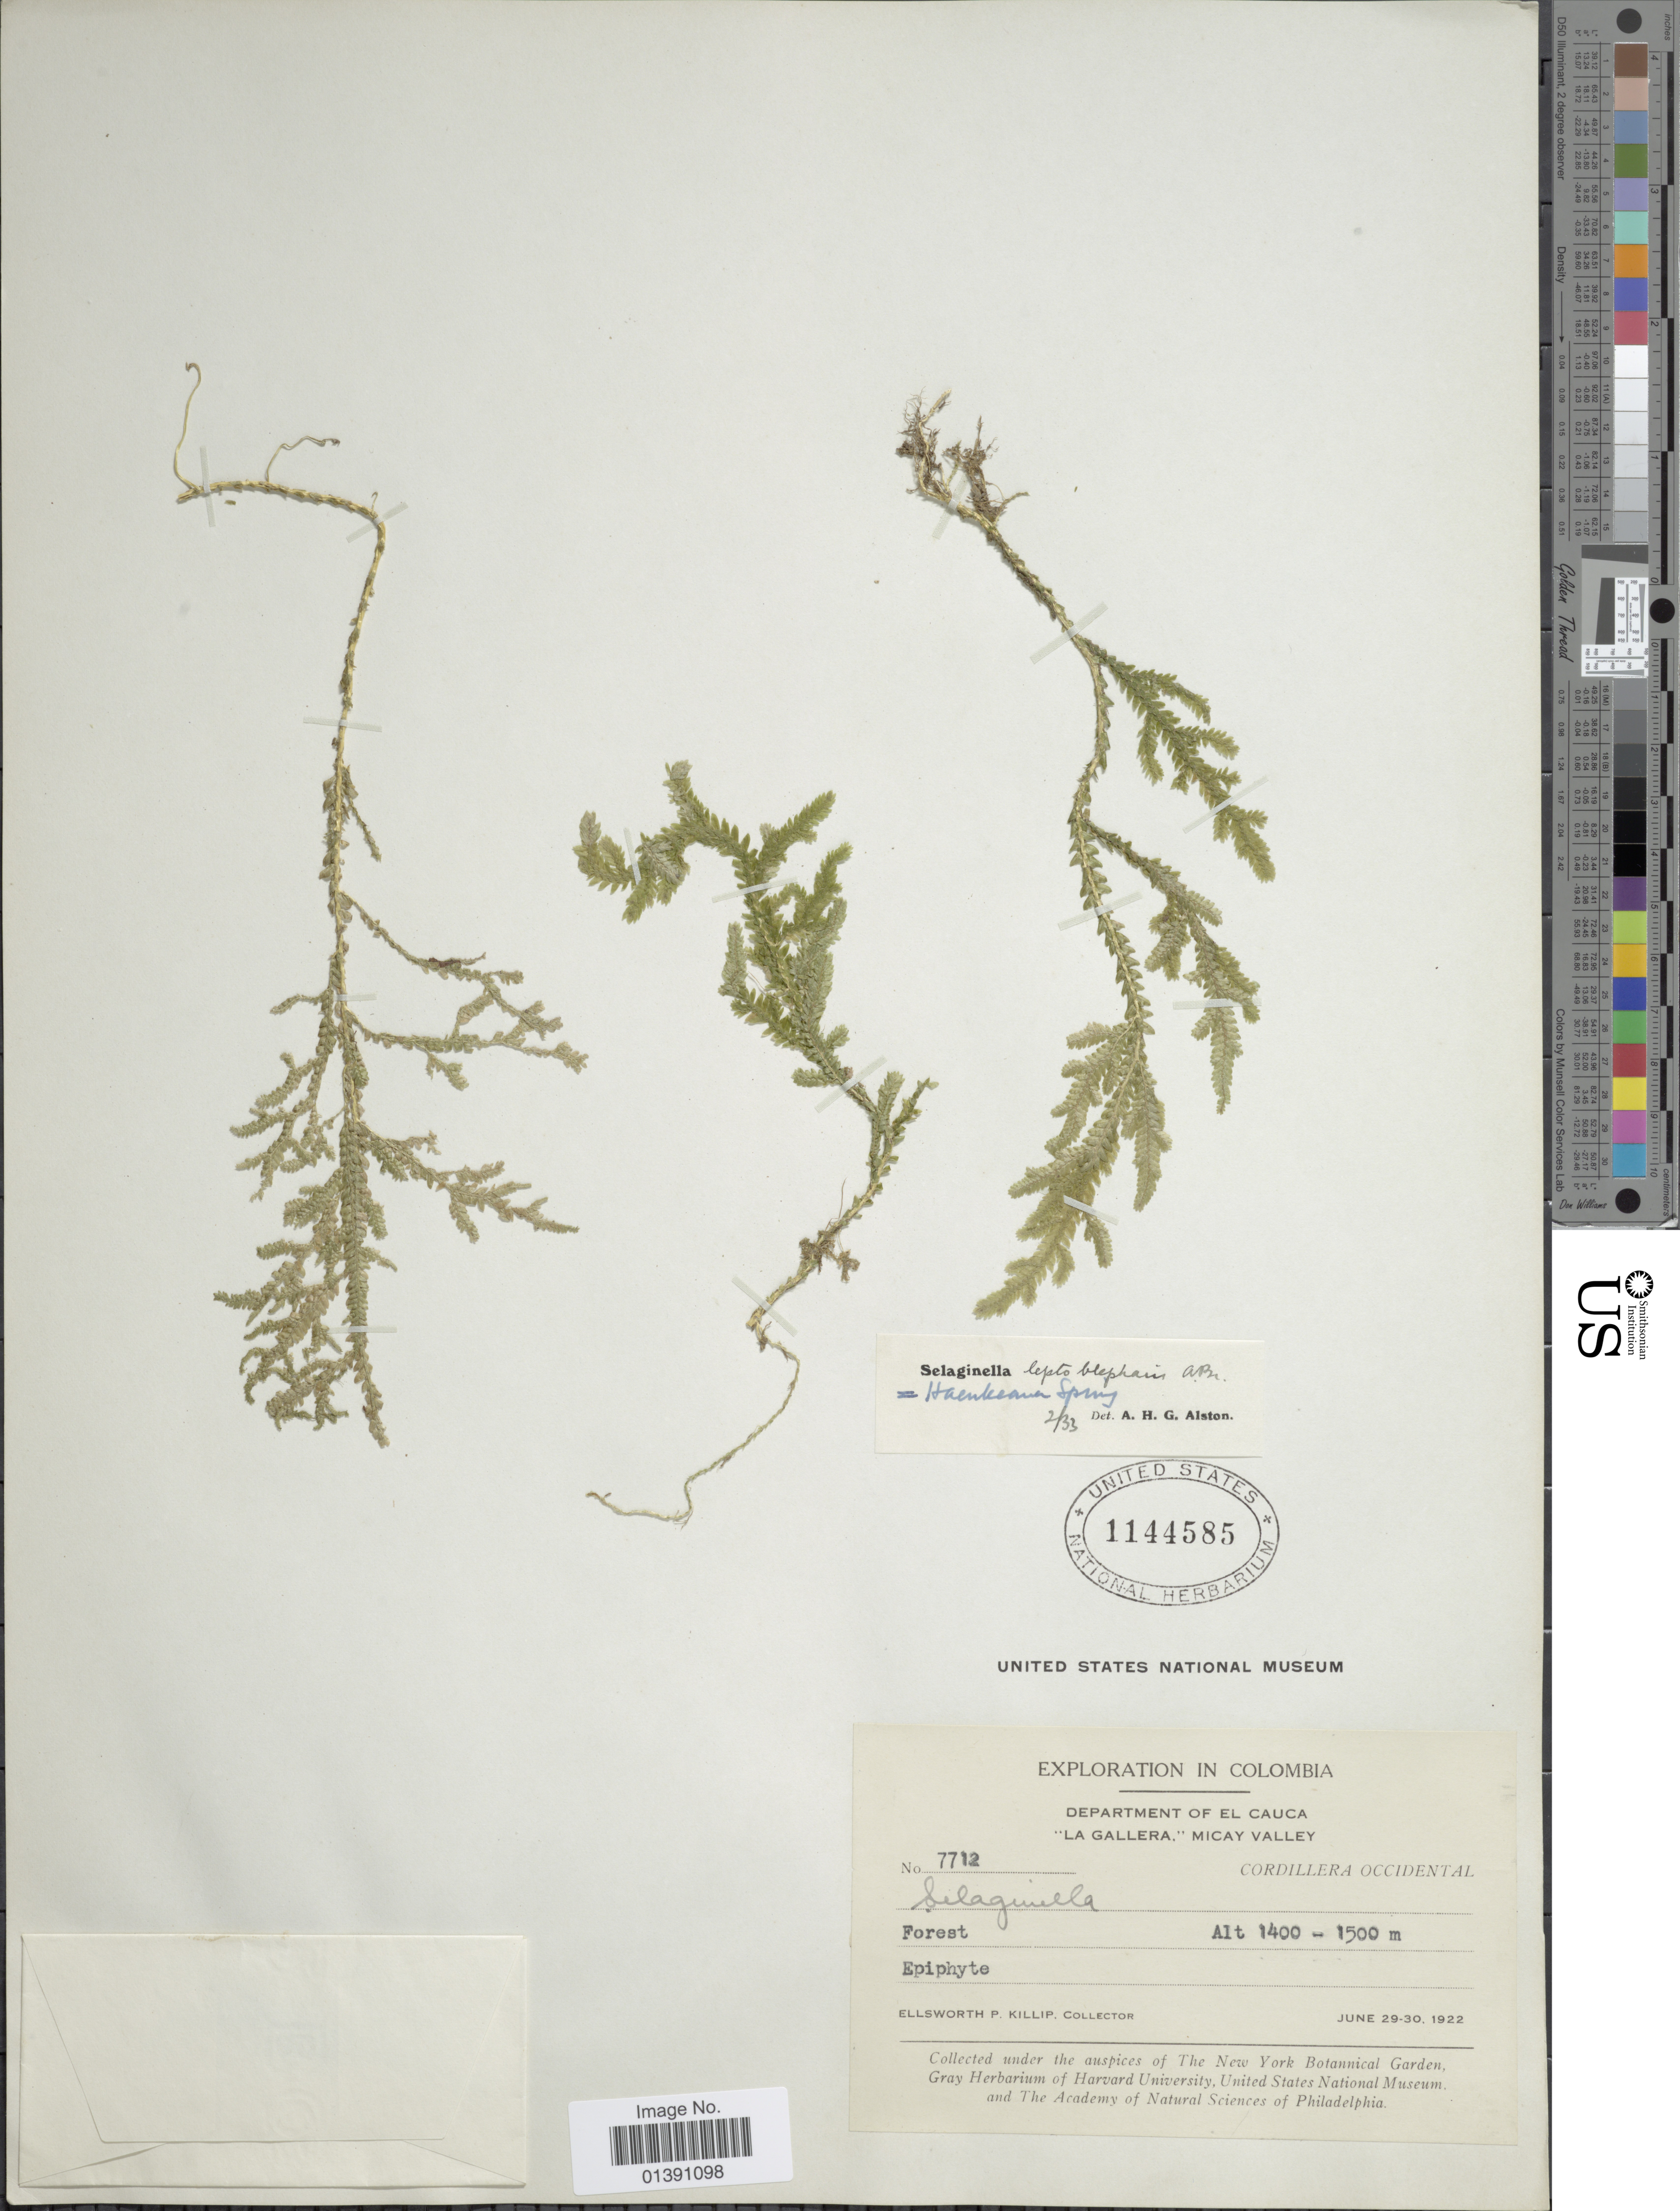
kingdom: Plantae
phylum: Tracheophyta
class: Lycopodiopsida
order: Selaginellales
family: Selaginellaceae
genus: Selaginella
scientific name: Selaginella haenkeana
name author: Spring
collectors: E. P. Killip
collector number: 7712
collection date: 1922-06-29/1922-06-30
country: Colombia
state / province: Cauca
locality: Department of El Cauca 'La Gallera,' MIcay Valley, Cordillera Occidental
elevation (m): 1400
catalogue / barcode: US 1144585